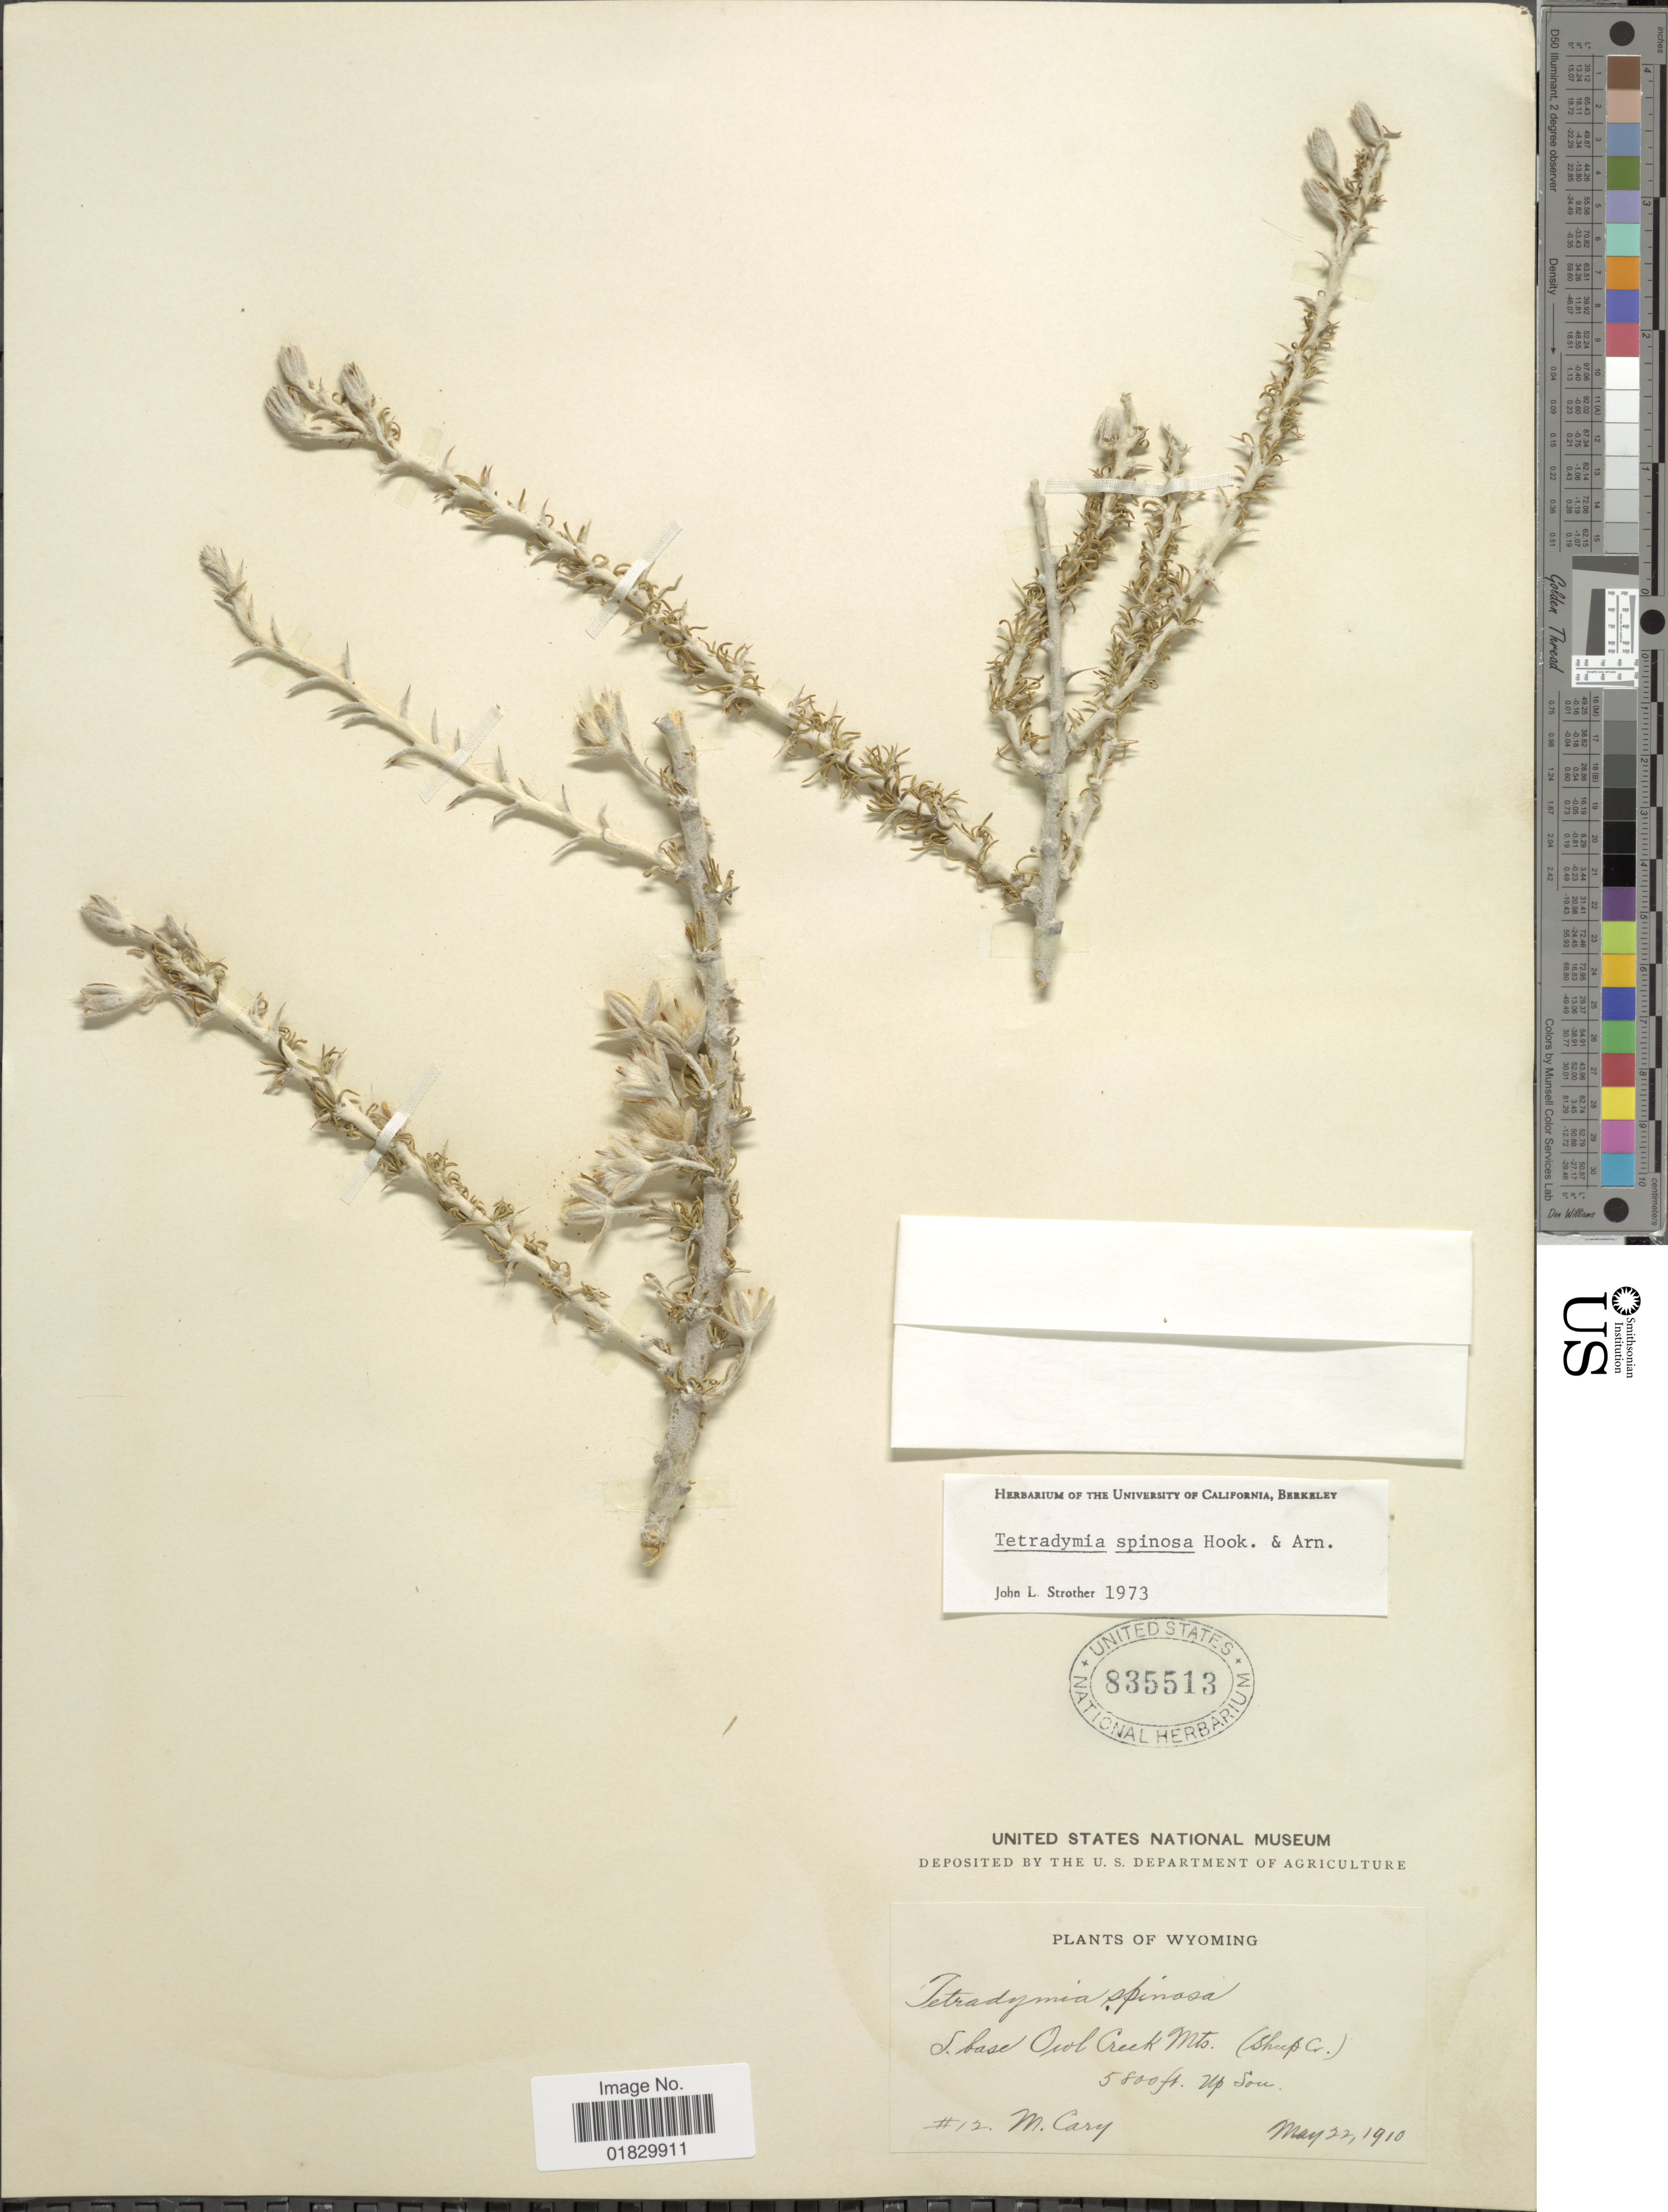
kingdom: Plantae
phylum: Tracheophyta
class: Magnoliopsida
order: Asterales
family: Asteraceae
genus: Tetradymia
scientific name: Tetradymia spinosa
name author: Hook. & Arn.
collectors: M. Cary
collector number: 12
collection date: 1910-05-22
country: United States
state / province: Wyoming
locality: S. base Ocol Creek Mts., (Sheep Cr.)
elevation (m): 1768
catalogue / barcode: US 835513